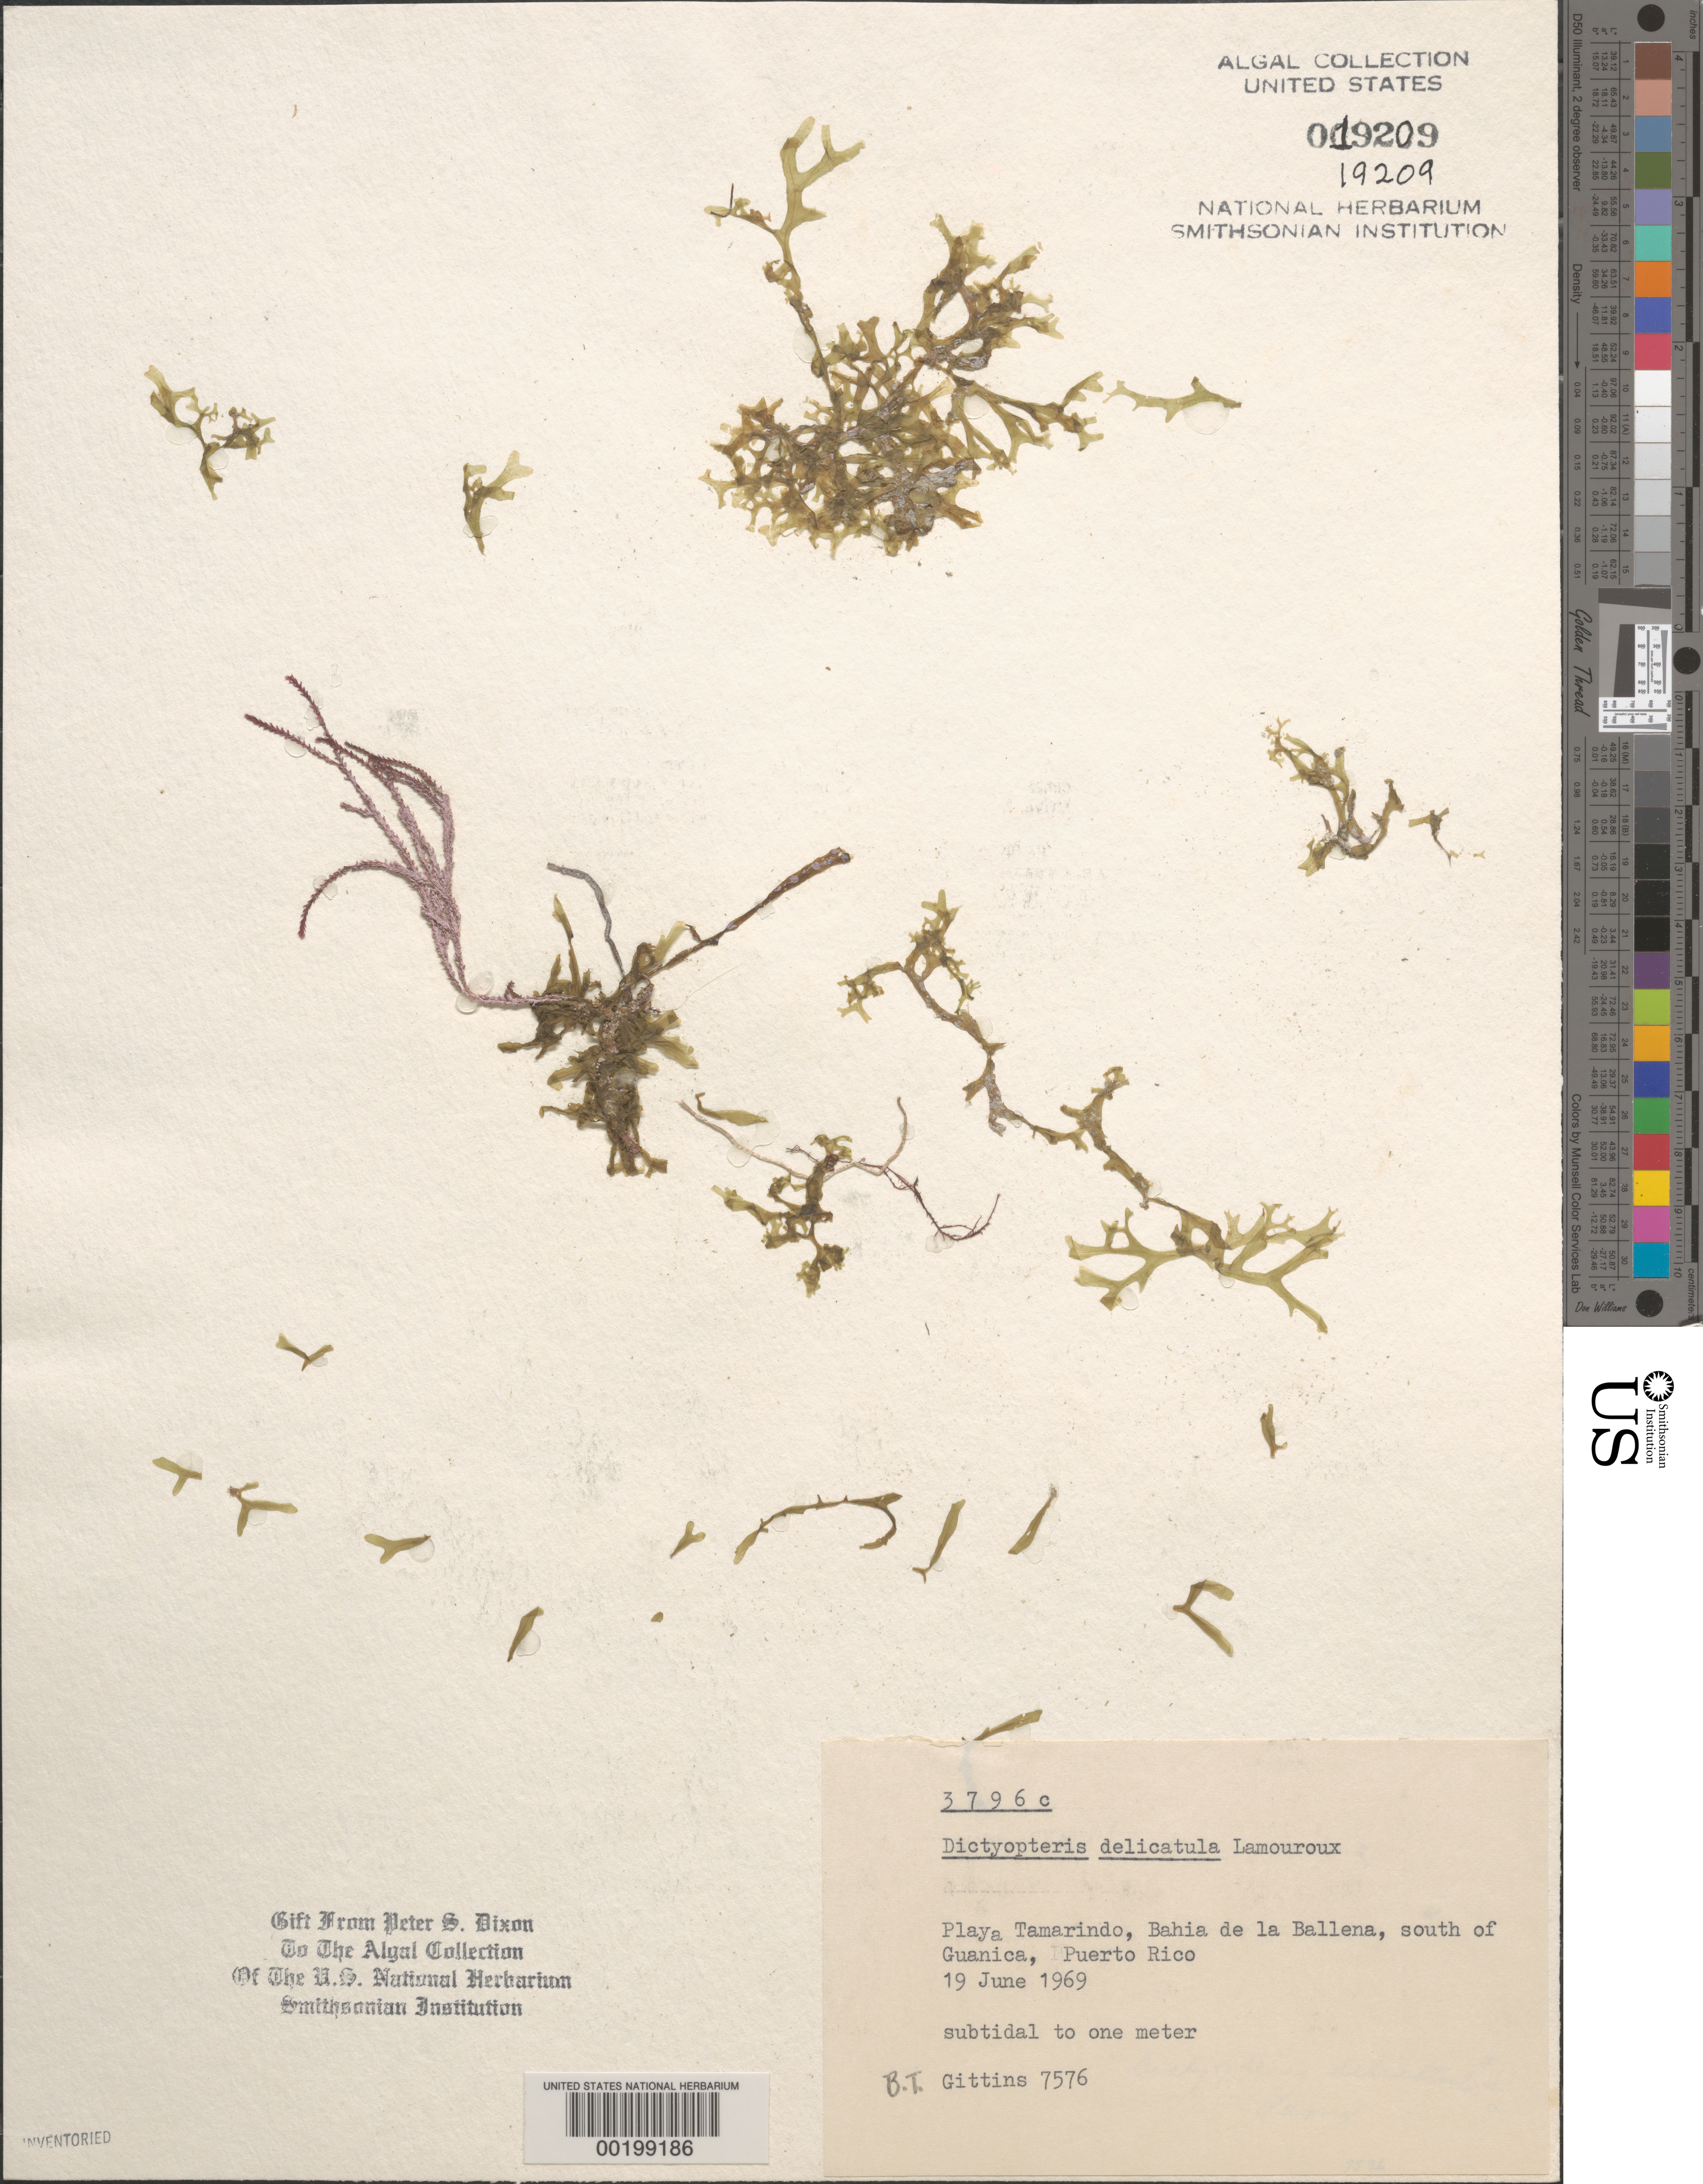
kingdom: Chromista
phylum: Ochrophyta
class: Phaeophyceae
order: Dictyotales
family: Dictyotaceae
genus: Dictyopteris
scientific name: Dictyopteris delicatula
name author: J.V.Lamouroux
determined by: Dixon, P. S.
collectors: B. Gittins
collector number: BTG 7576 & PSD 3796C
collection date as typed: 19 Jun 1969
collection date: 1969-06-19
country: Puerto Rico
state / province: Guanica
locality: Playa tamarindo, bahia de la ballena, near guanica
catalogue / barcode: US 19209